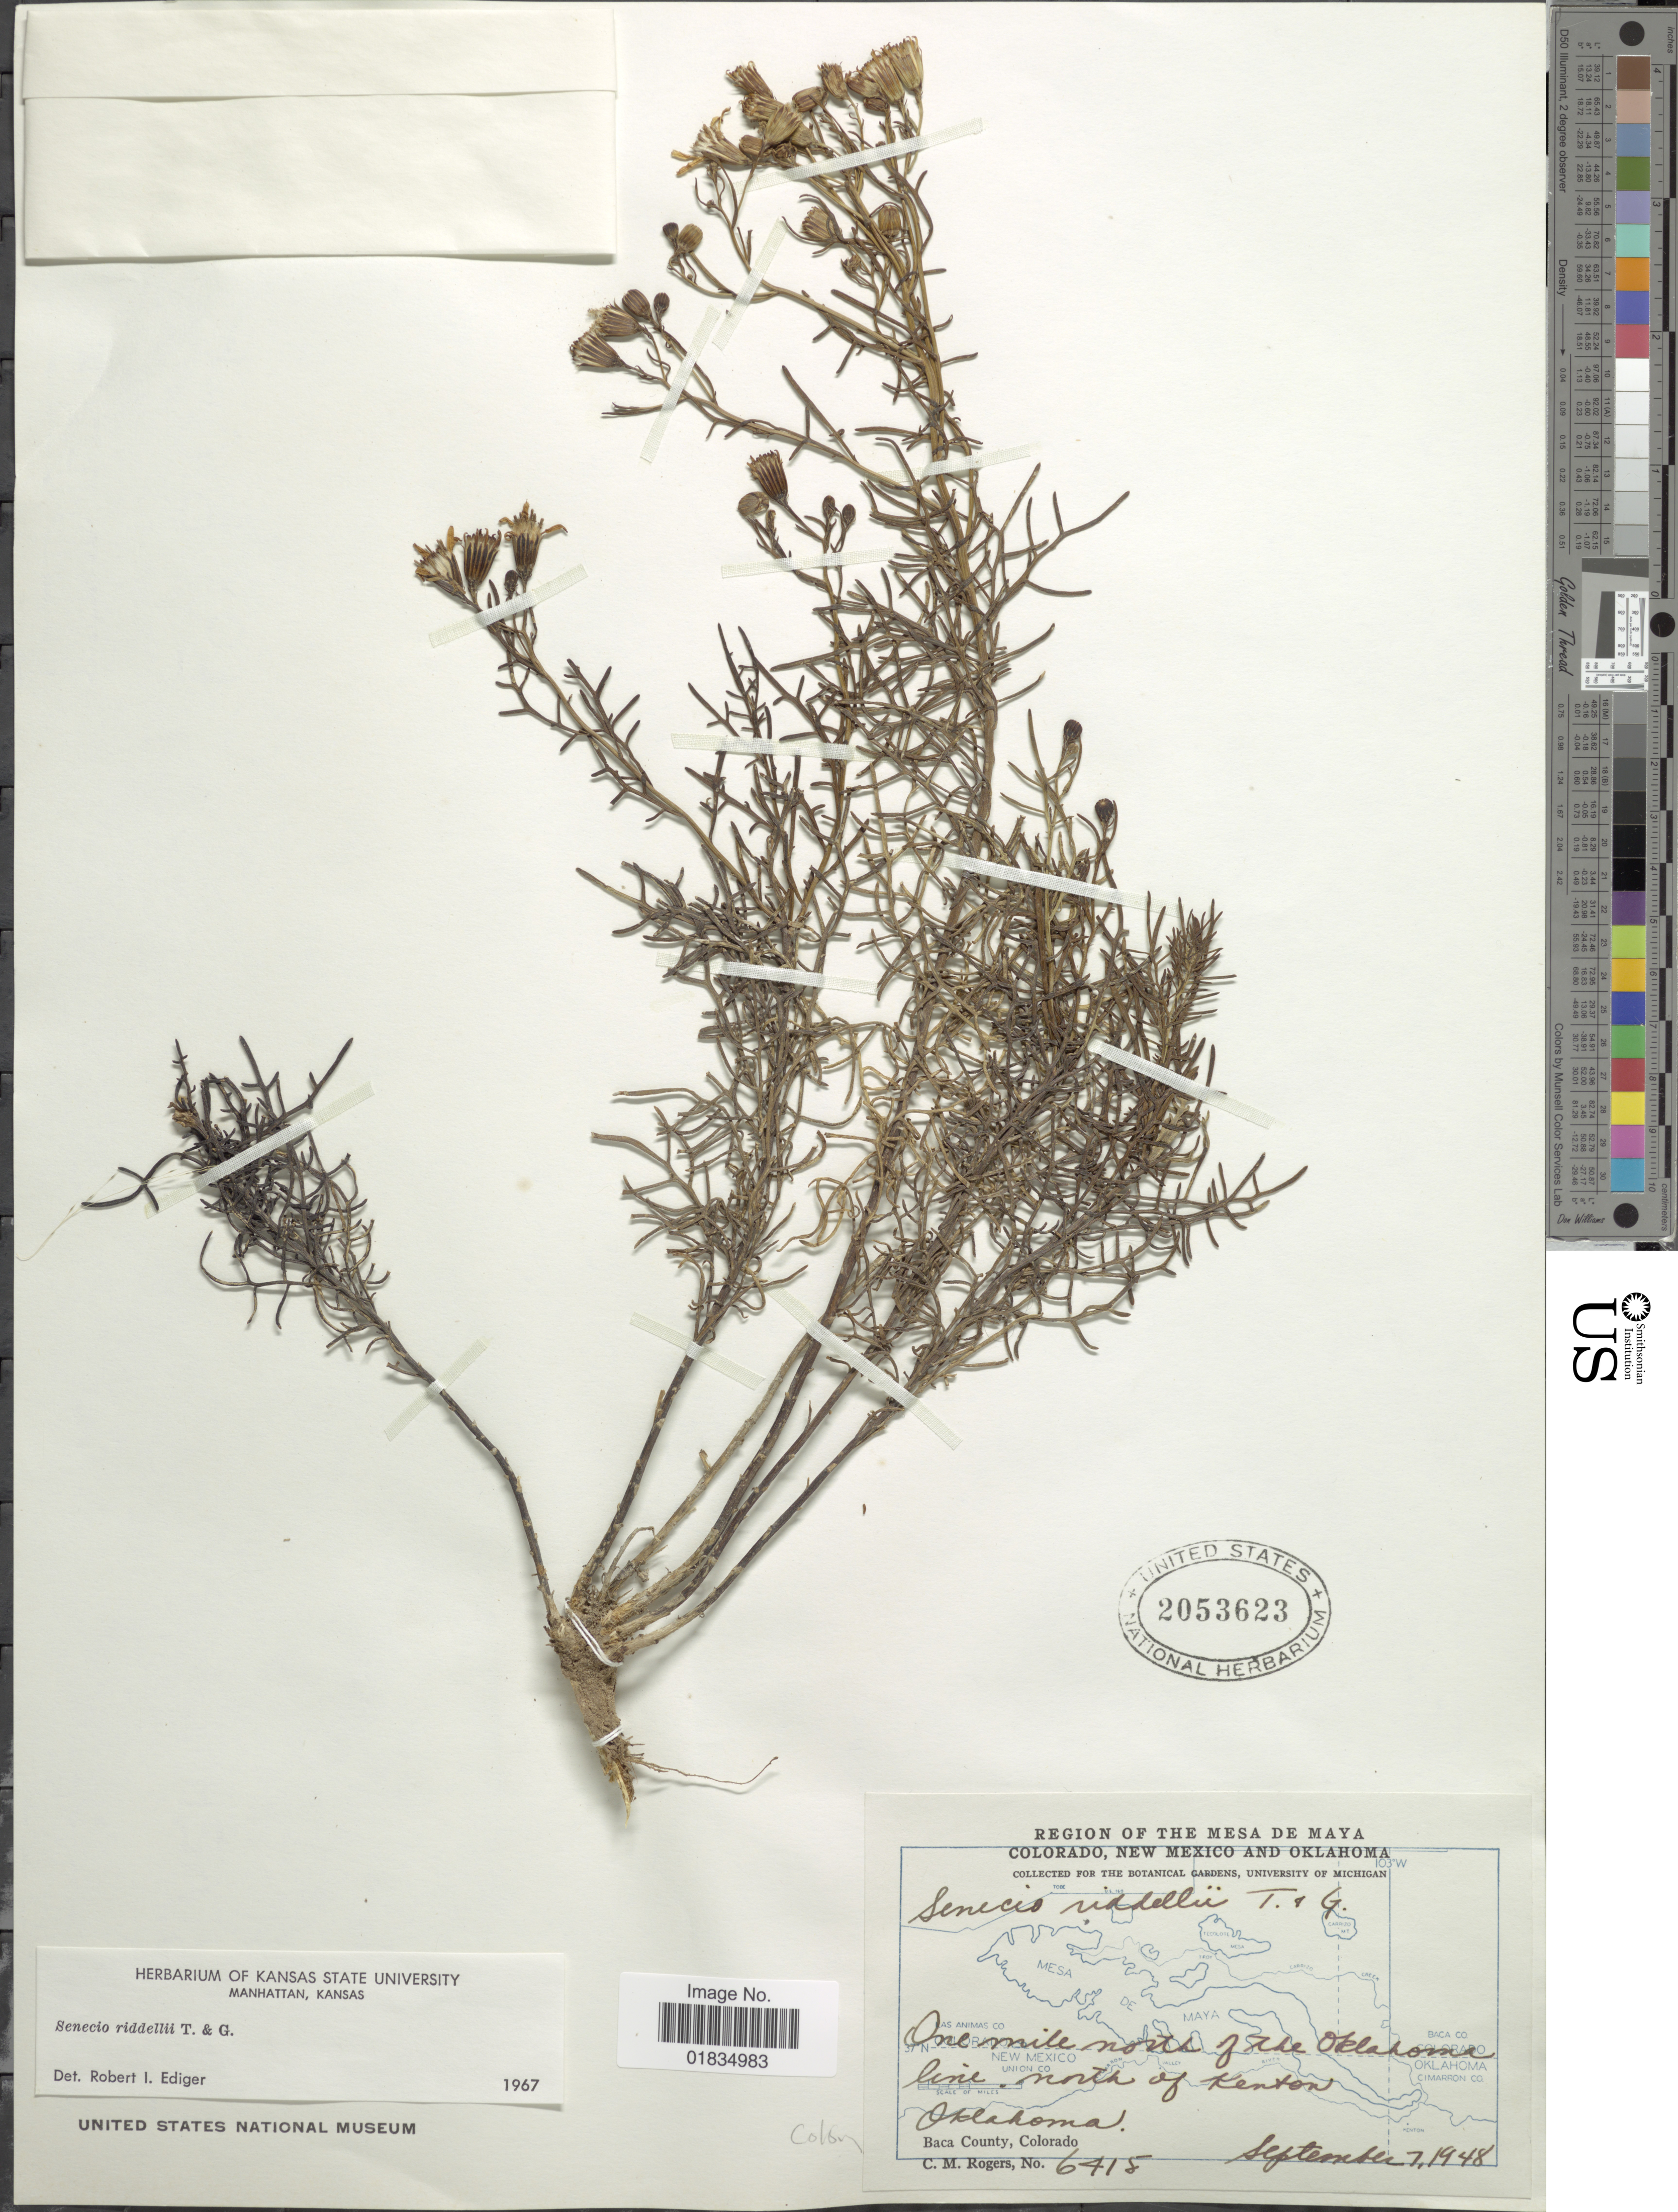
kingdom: Plantae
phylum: Tracheophyta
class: Magnoliopsida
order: Asterales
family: Asteraceae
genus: Senecio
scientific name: Senecio riddellii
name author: Torr. & A. Gray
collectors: C. M. Rogers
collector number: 6418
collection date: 1948-09-07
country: United States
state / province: Kansas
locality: Region of the Mesa de Maya. , One mile north of the Oklahoma line, north of Kenton, Baca County, Colorado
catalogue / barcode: US 2053623